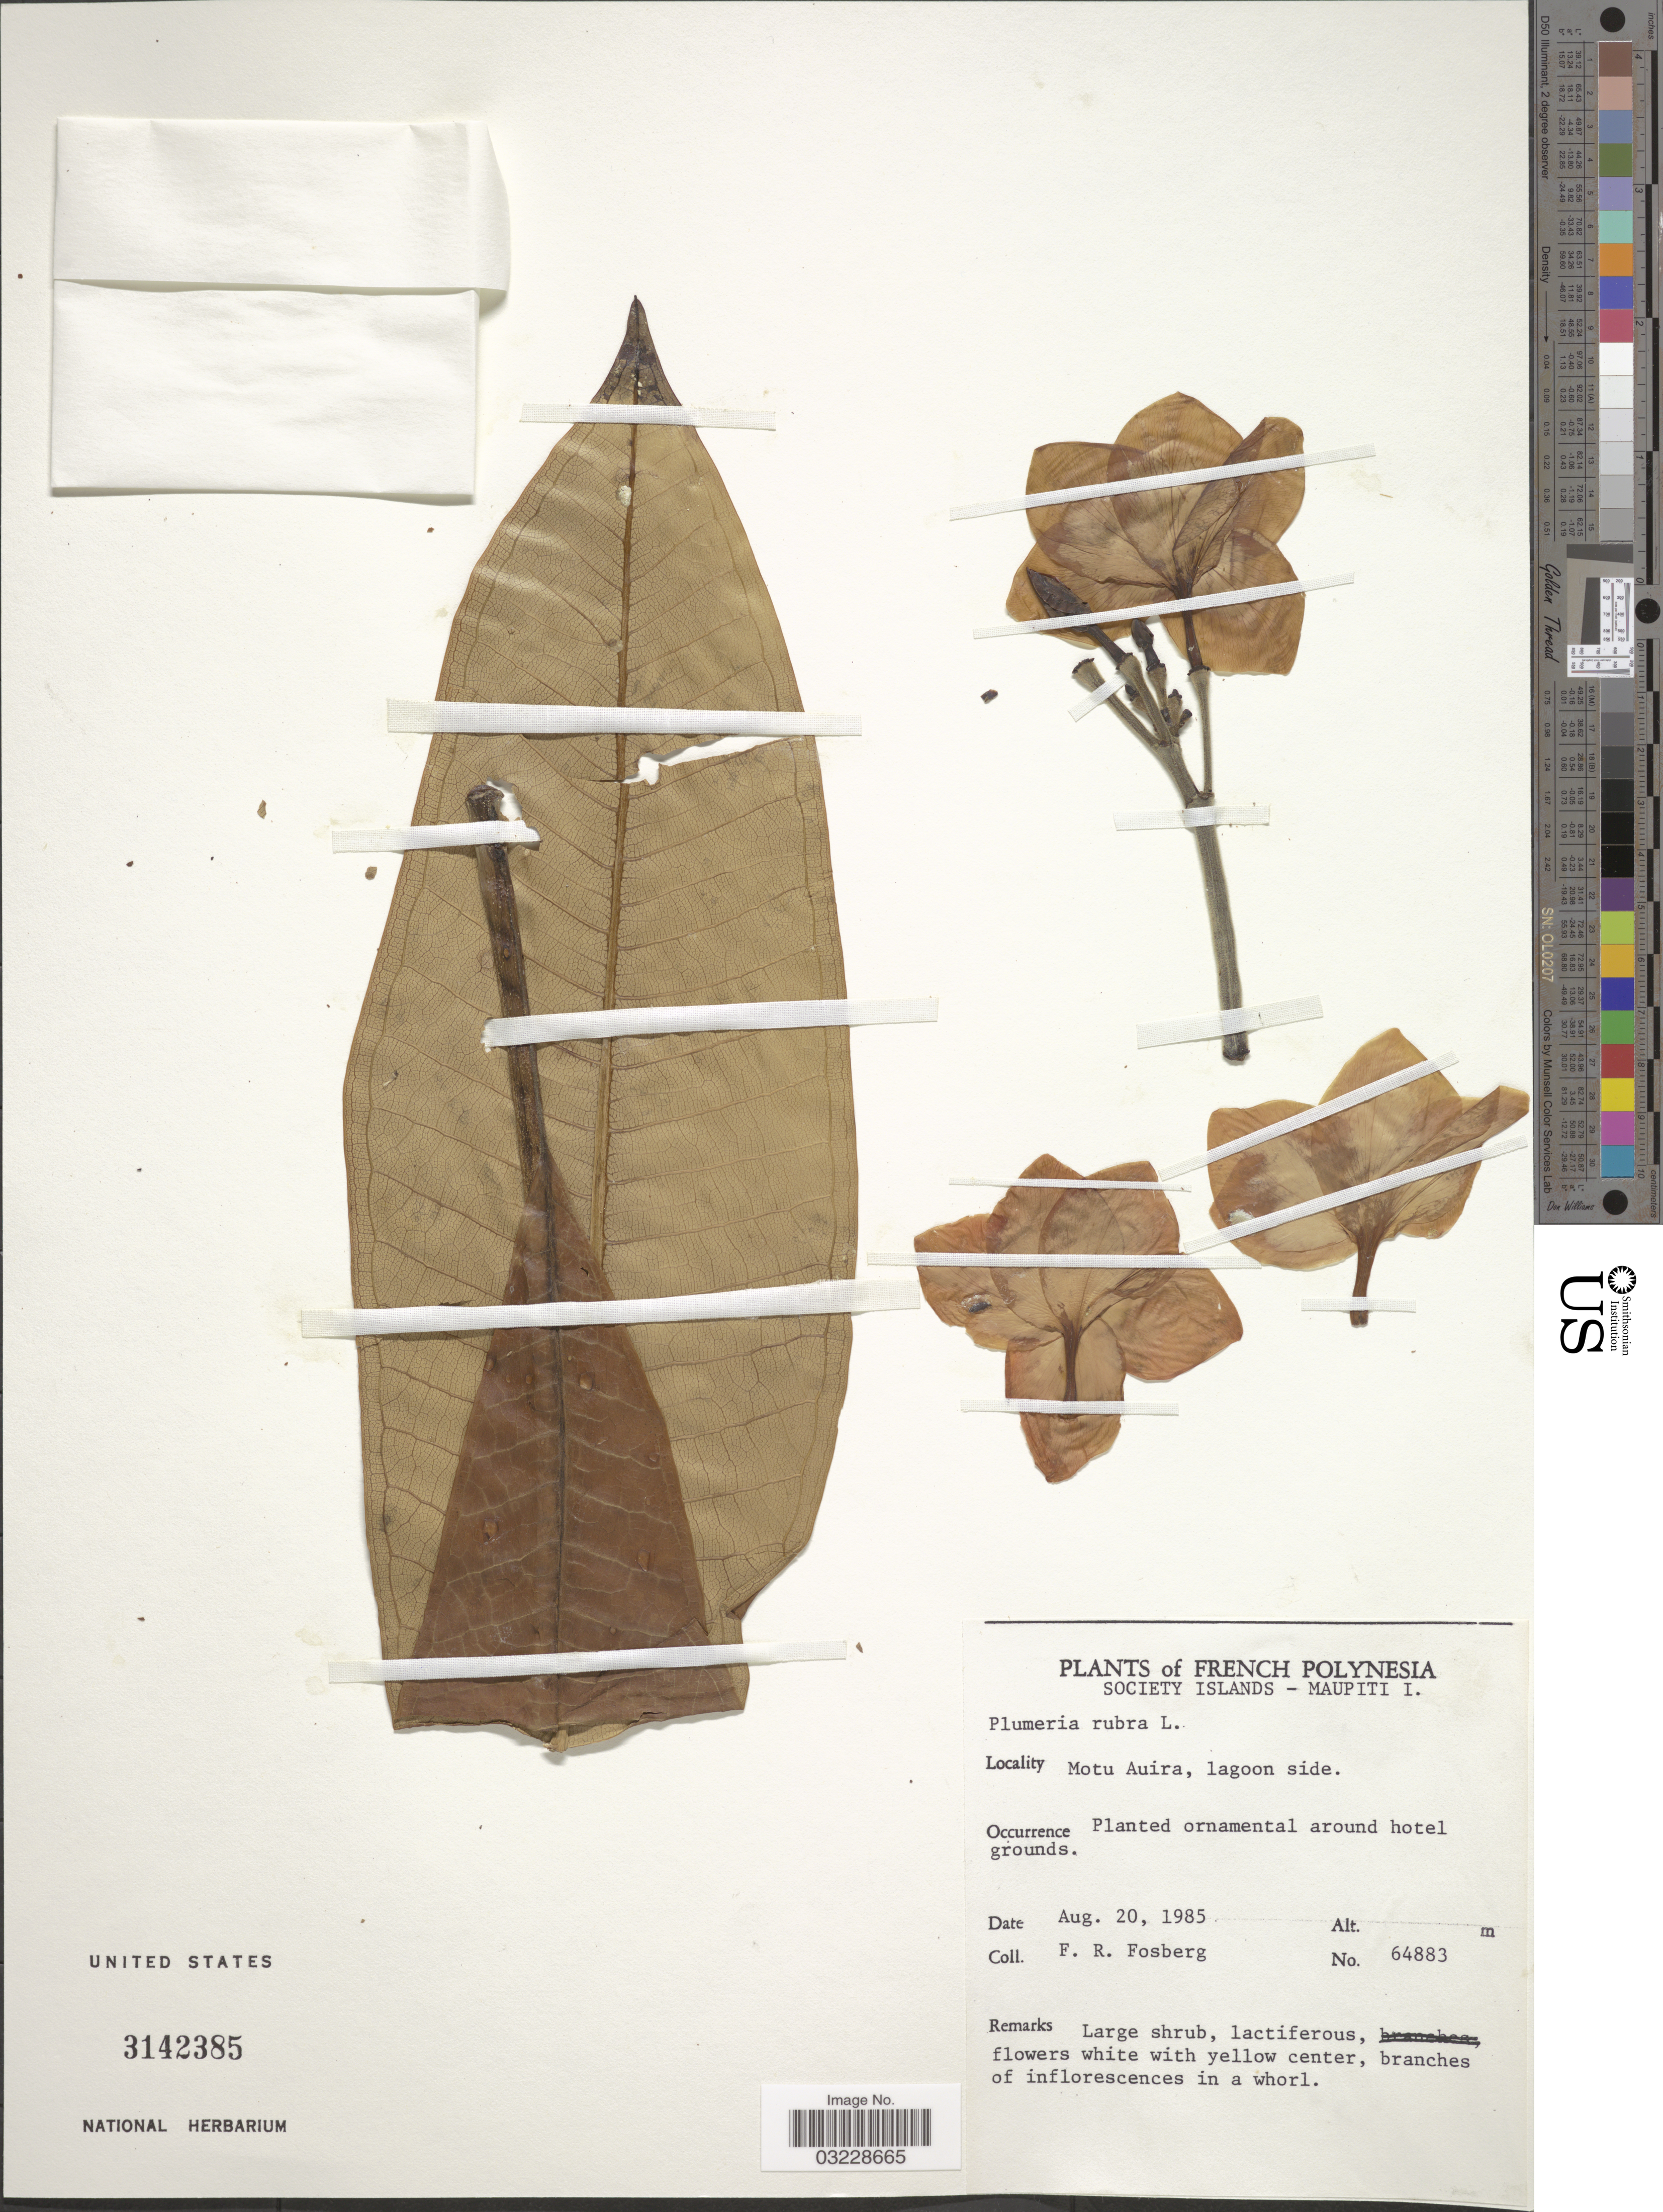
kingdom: Plantae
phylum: Tracheophyta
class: Magnoliopsida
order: Gentianales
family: Apocynaceae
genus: Plumeria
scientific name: Plumeria rubra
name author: L.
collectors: F. R. Fosberg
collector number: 64883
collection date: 1985-08-20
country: French Polynesia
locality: Society Islands - Maupiti I. Motu Auira, lagoon side. Around hotel grounds.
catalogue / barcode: US 3142385